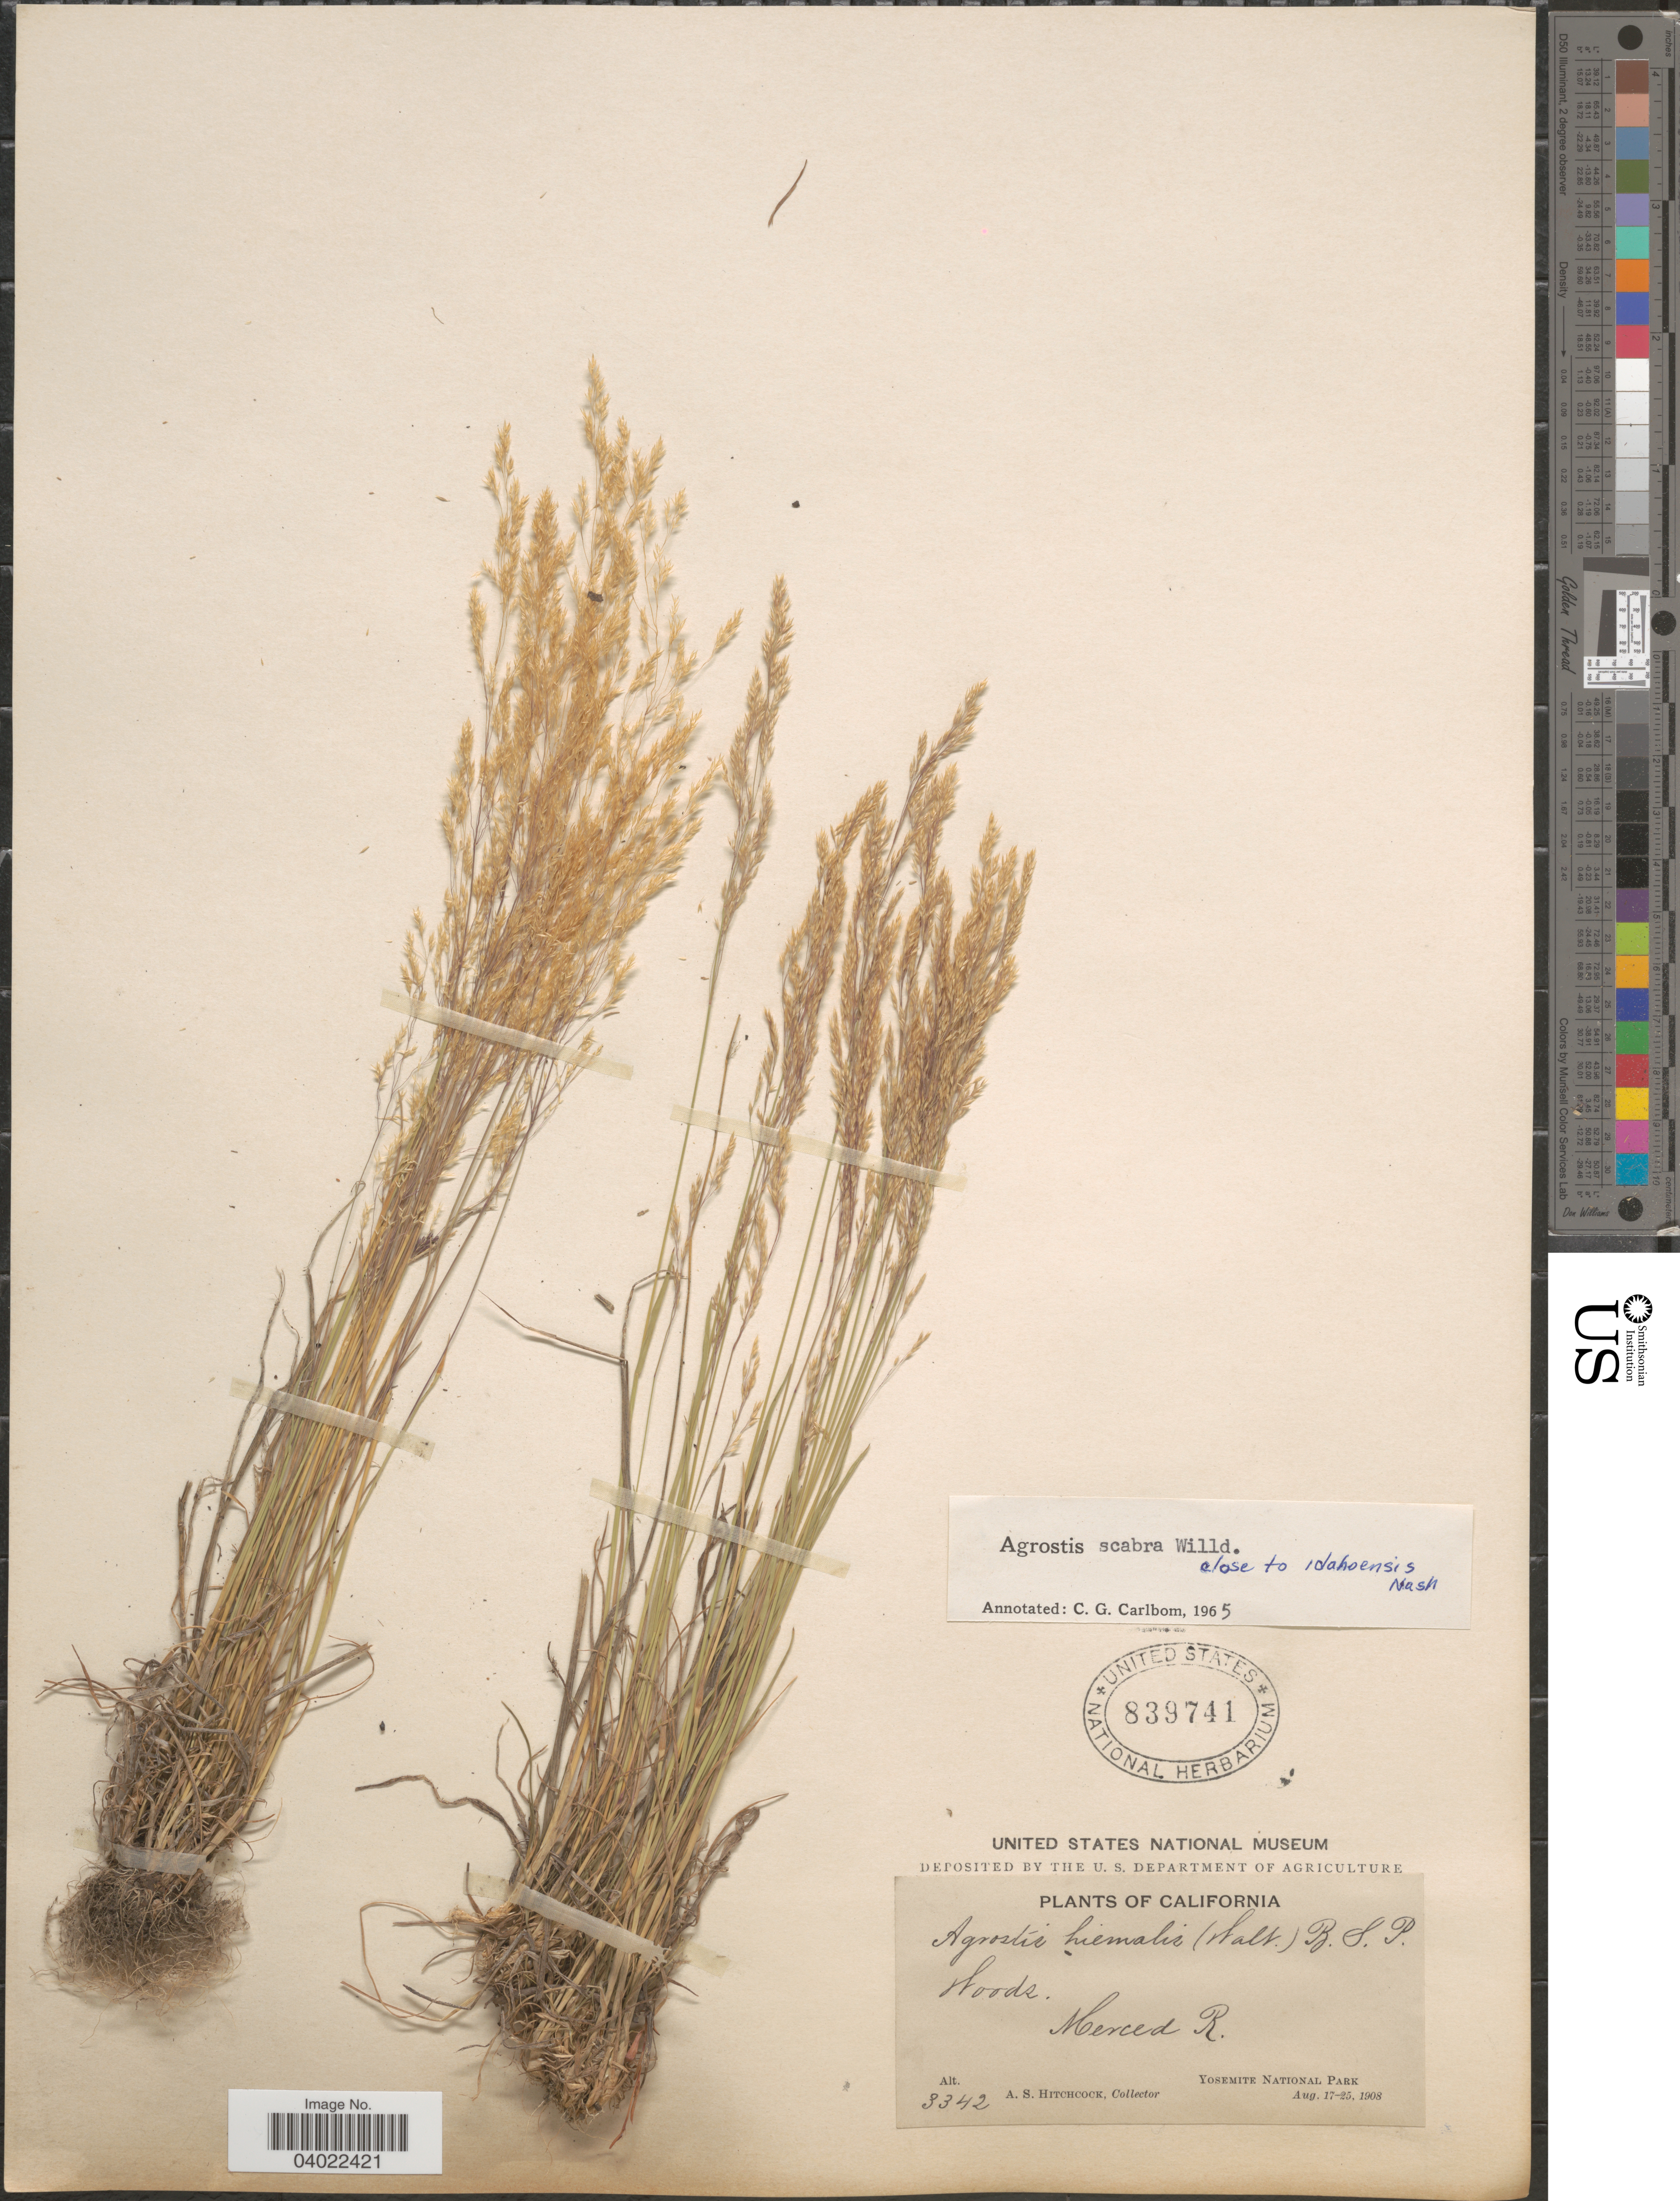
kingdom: Plantae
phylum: Tracheophyta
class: Liliopsida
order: Poales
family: Poaceae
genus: Agrostis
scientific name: Agrostis scabra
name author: Willd.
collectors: A. S. Hitchcock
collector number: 3342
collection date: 1908-08-17/1908-08-25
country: United States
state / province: California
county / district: Mariposa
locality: Merced R. Yosemite National Park.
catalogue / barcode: US 839741